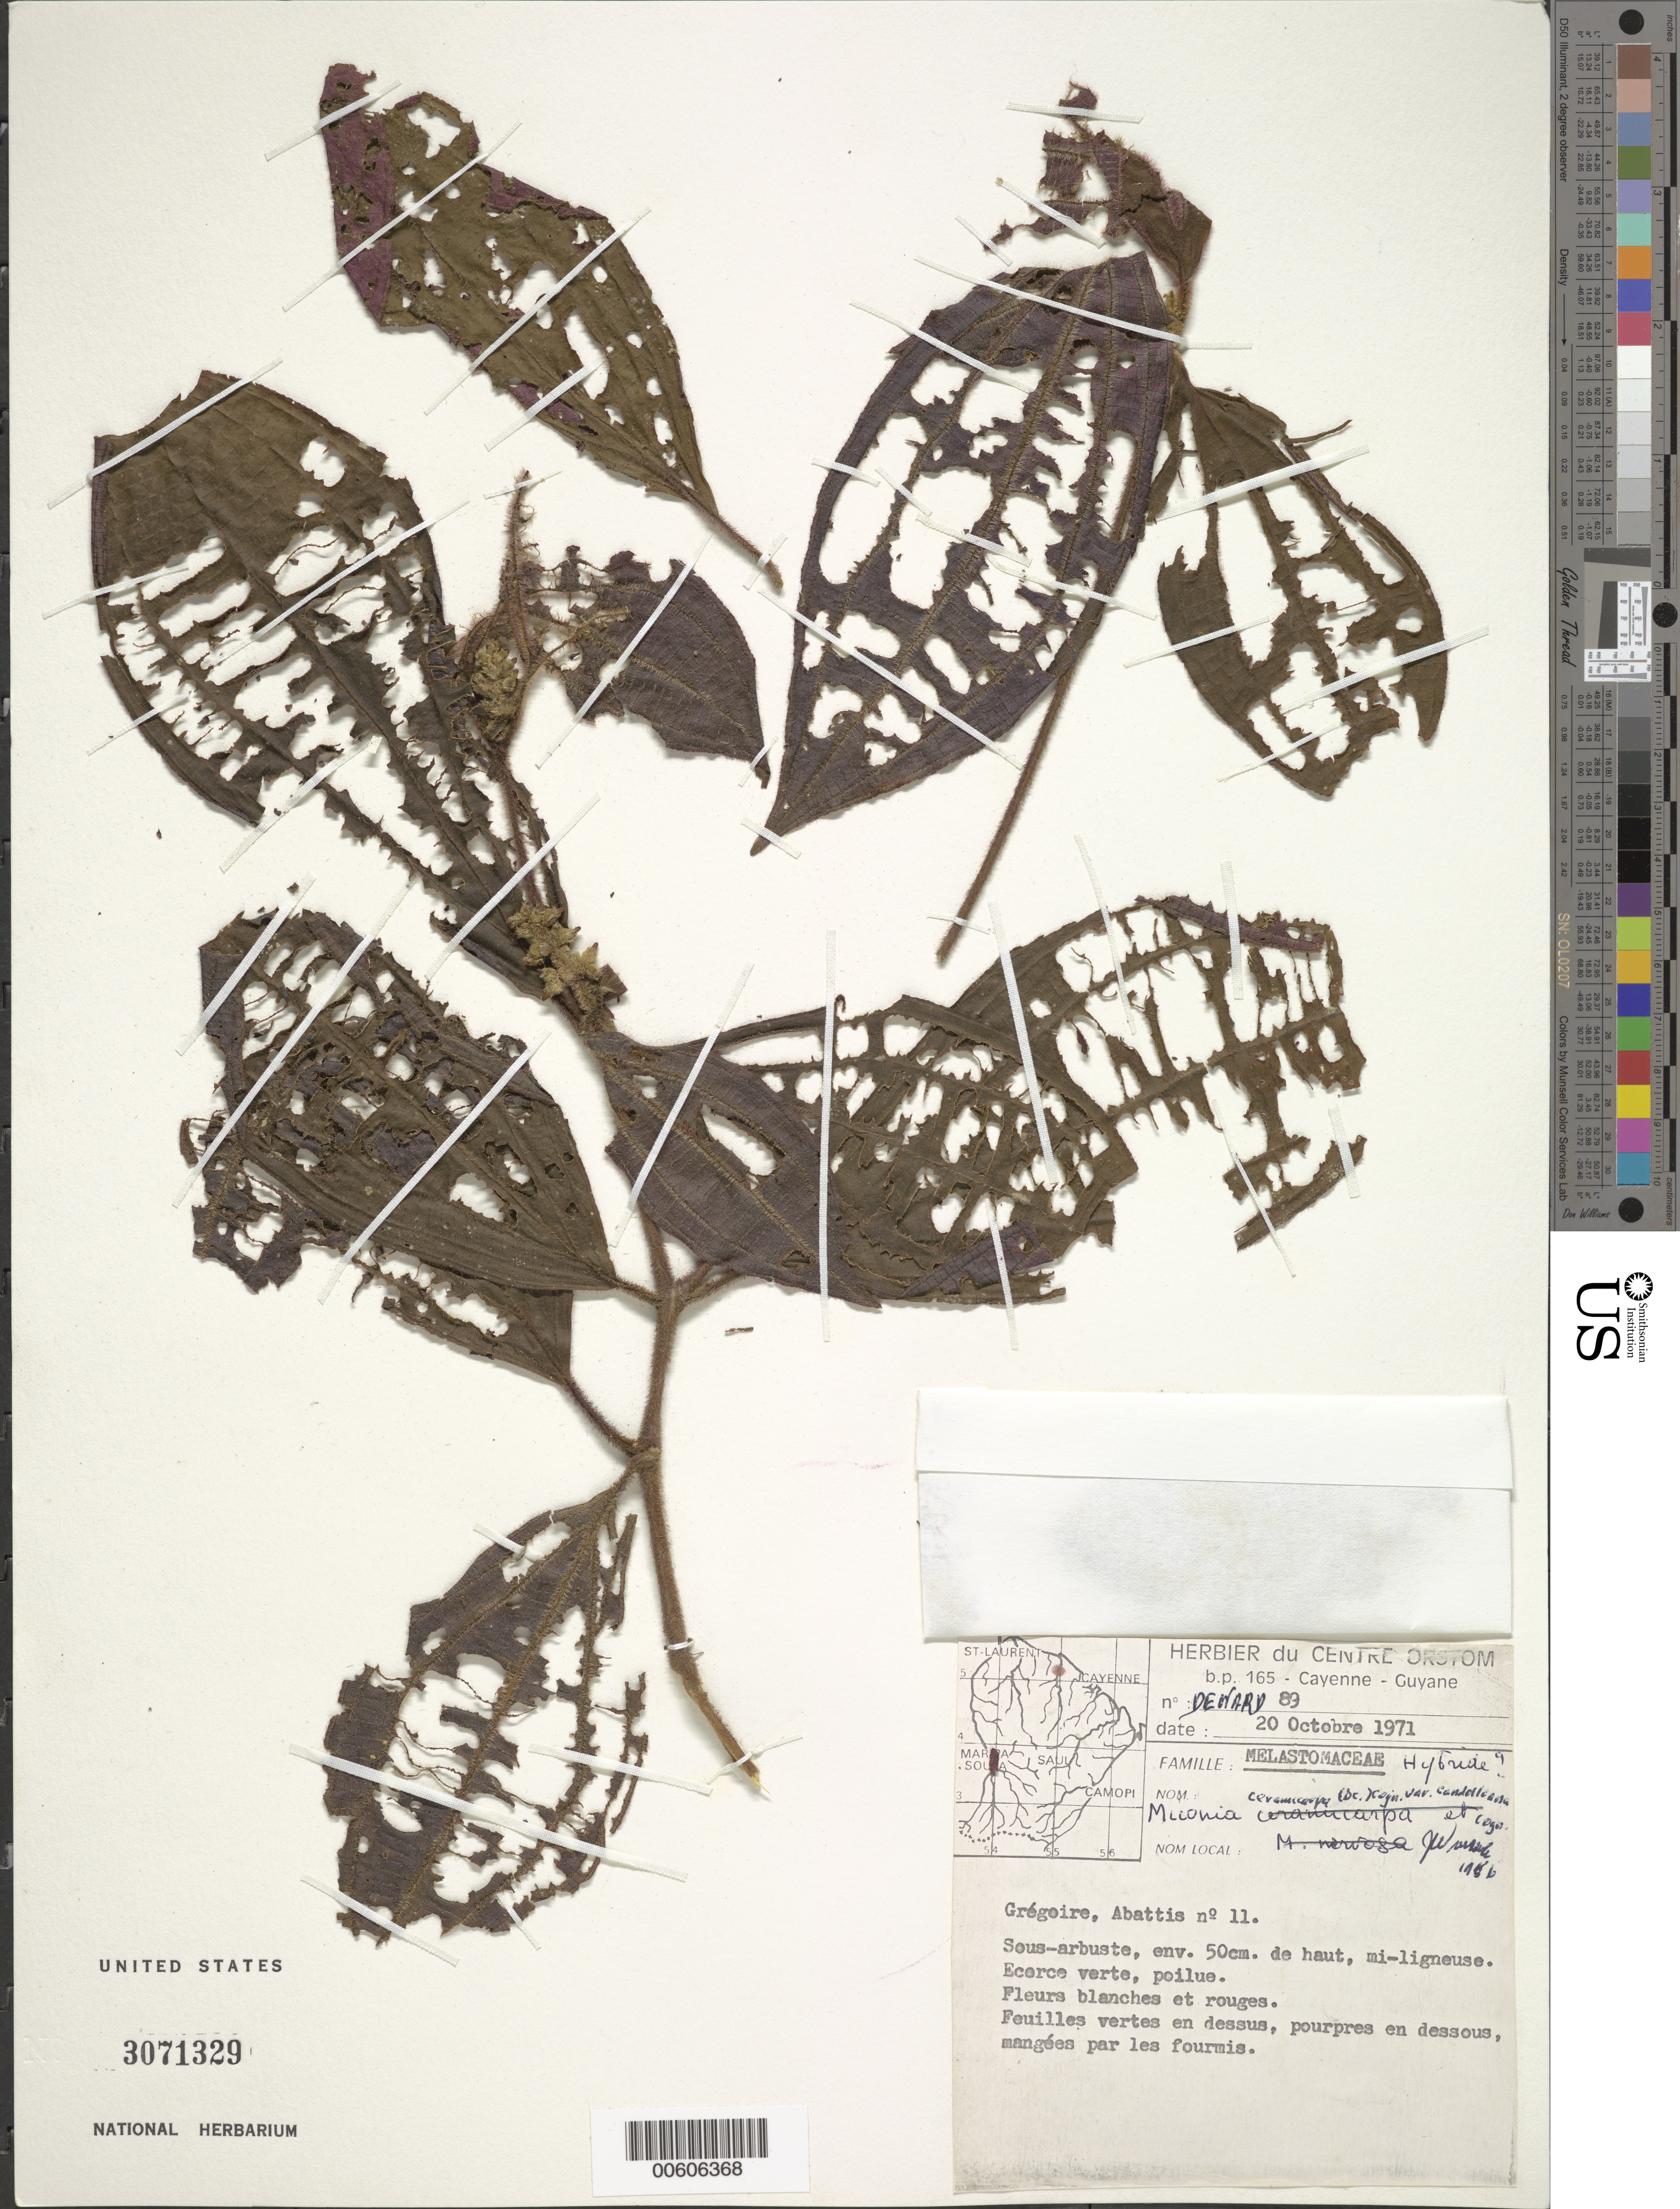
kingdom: Plantae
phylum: Tracheophyta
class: Magnoliopsida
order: Myrtales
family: Melastomataceae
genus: Miconia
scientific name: Miconia ceramicarpa var. candolleana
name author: Cogn.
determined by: Wurdack, John J., (US), US (UNITED STATES)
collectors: G. Deward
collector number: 89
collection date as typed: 20-Oct-71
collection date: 1971-10-20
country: French Guiana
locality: Grégorie, abattis no 11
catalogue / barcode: US 3071329